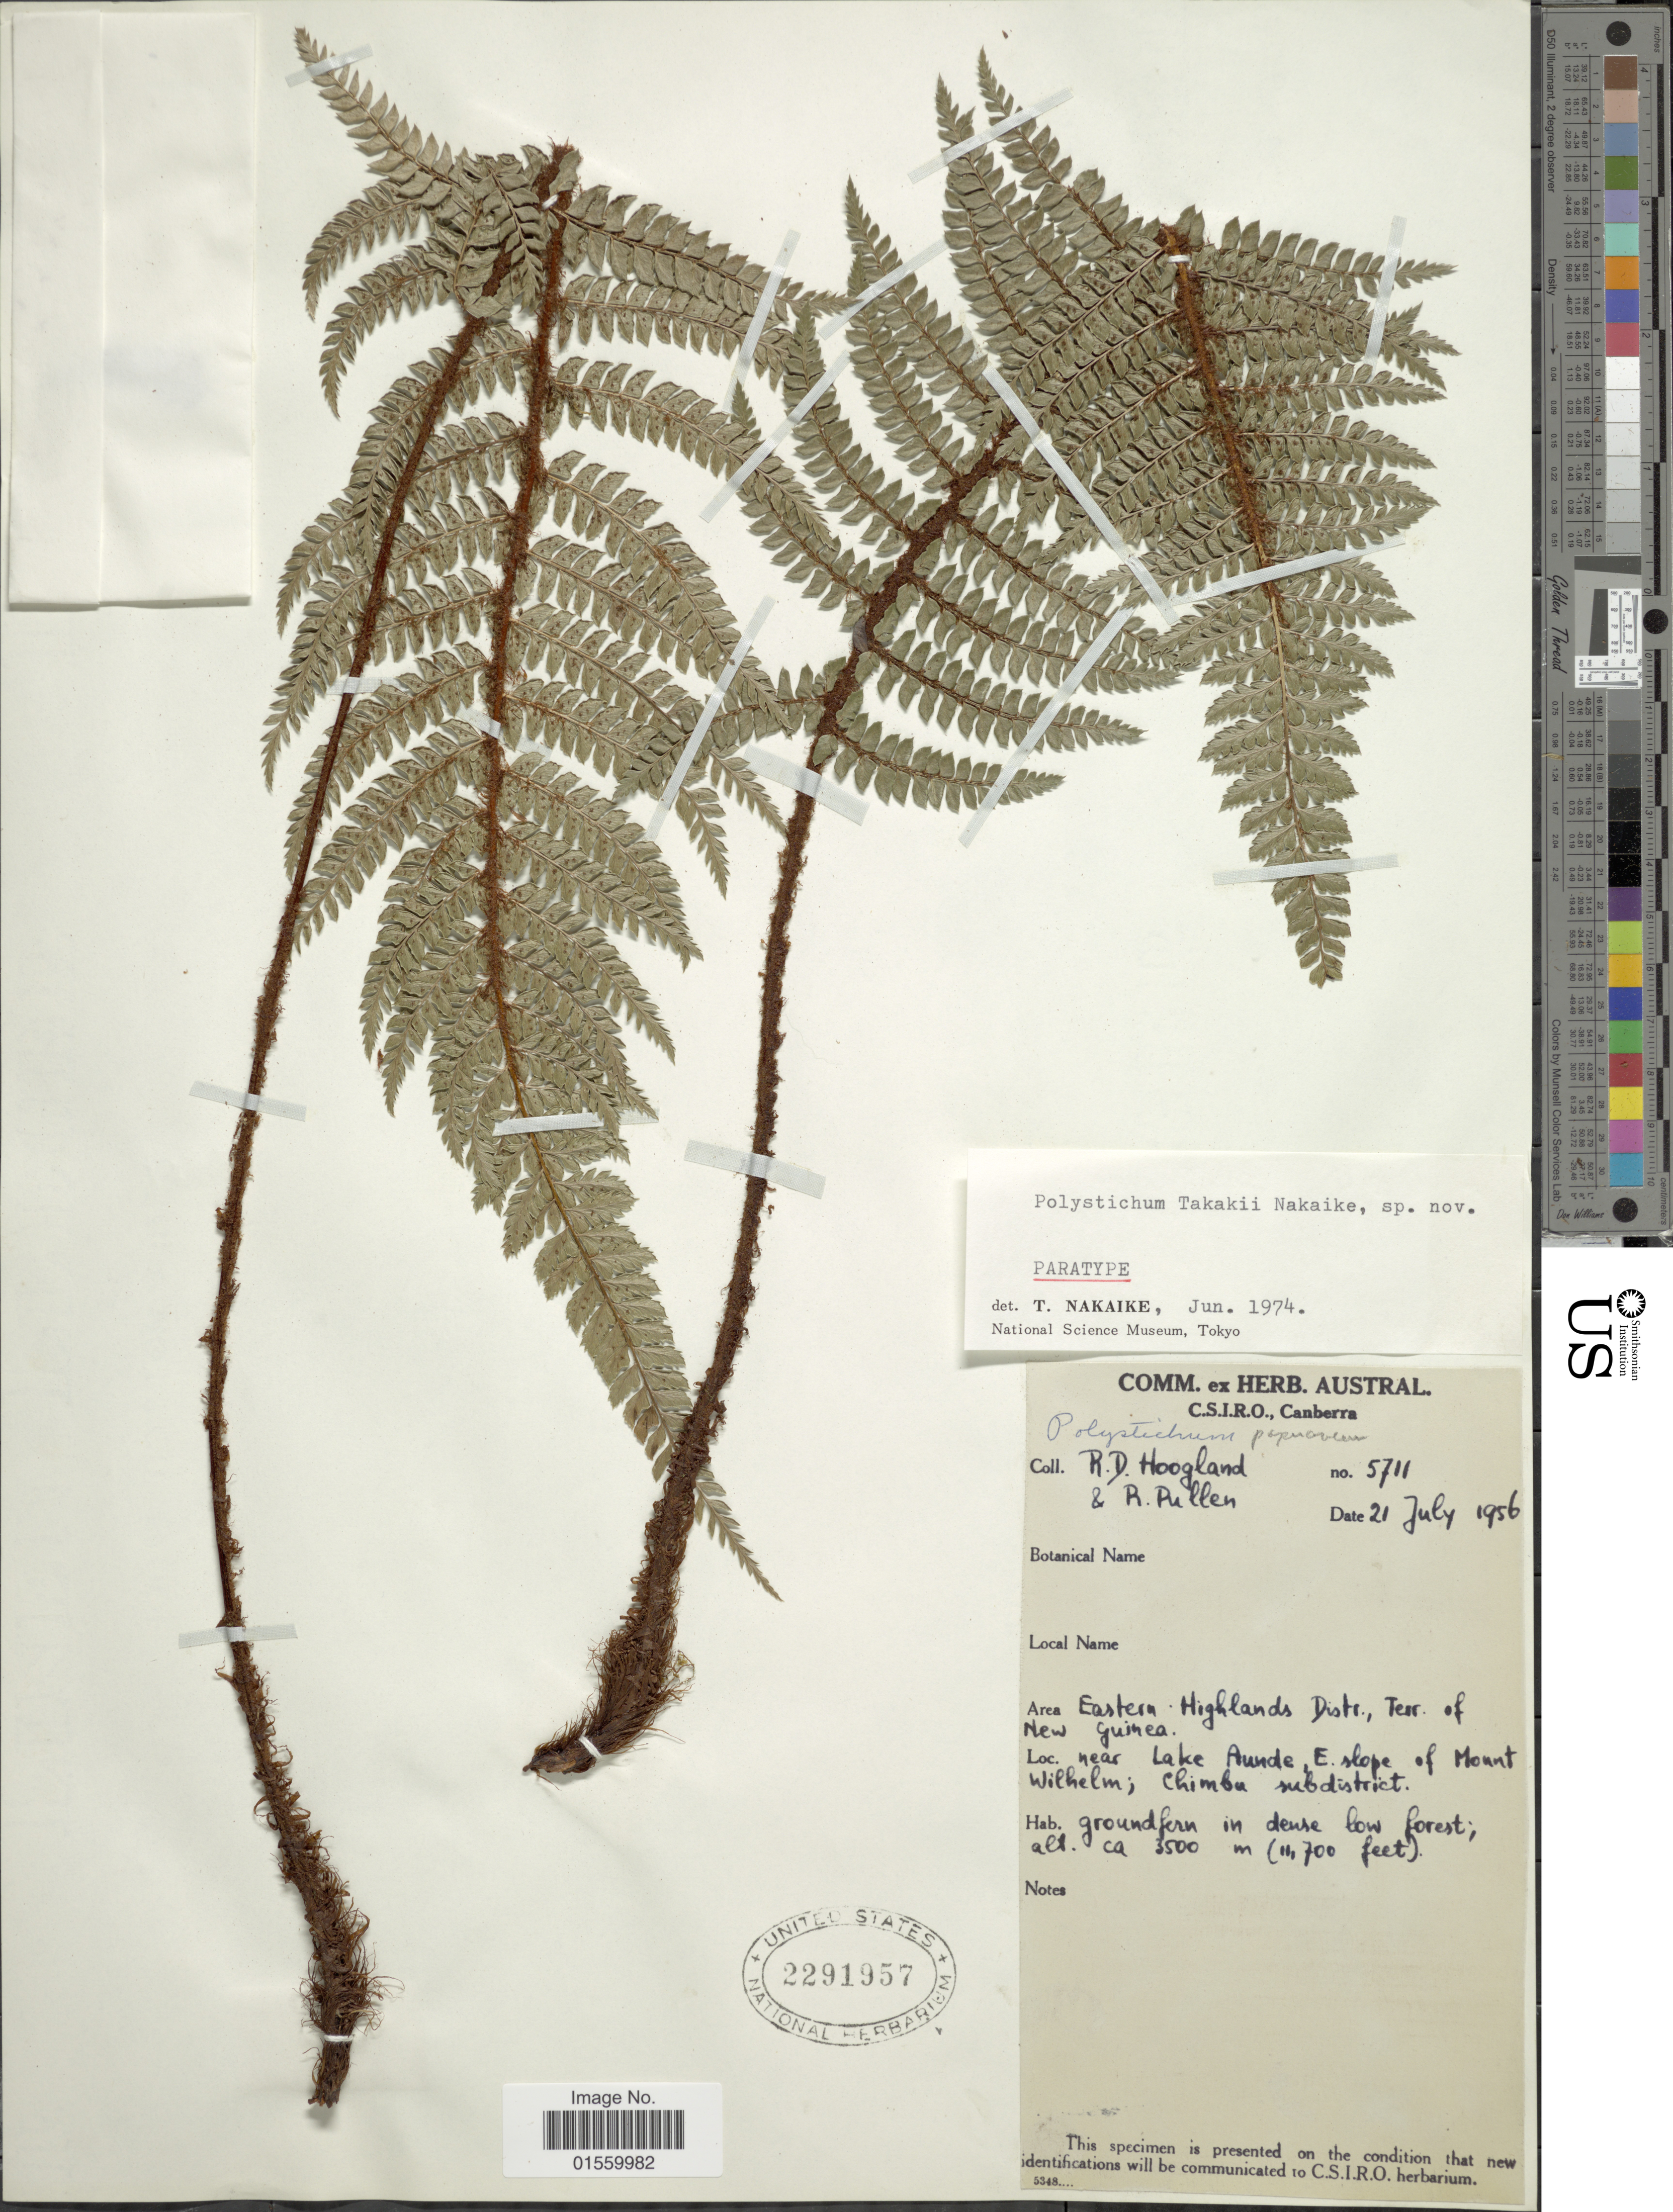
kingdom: Plantae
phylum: Tracheophyta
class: Polypodiopsida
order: Polypodiales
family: Dryopteridaceae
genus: Polystichum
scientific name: Polystichum takakii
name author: Nakaike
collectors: R. D. Hoogland & R. Pullen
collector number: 5711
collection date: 1956-07-21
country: Papua New Guinea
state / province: Chimbu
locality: Eastern Highlands Distr., Terr. of New Guinea, near Lake Aunde, E. alope of Mount Wilhelm; Chimbu subdistrict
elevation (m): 3500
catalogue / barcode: US 2291957